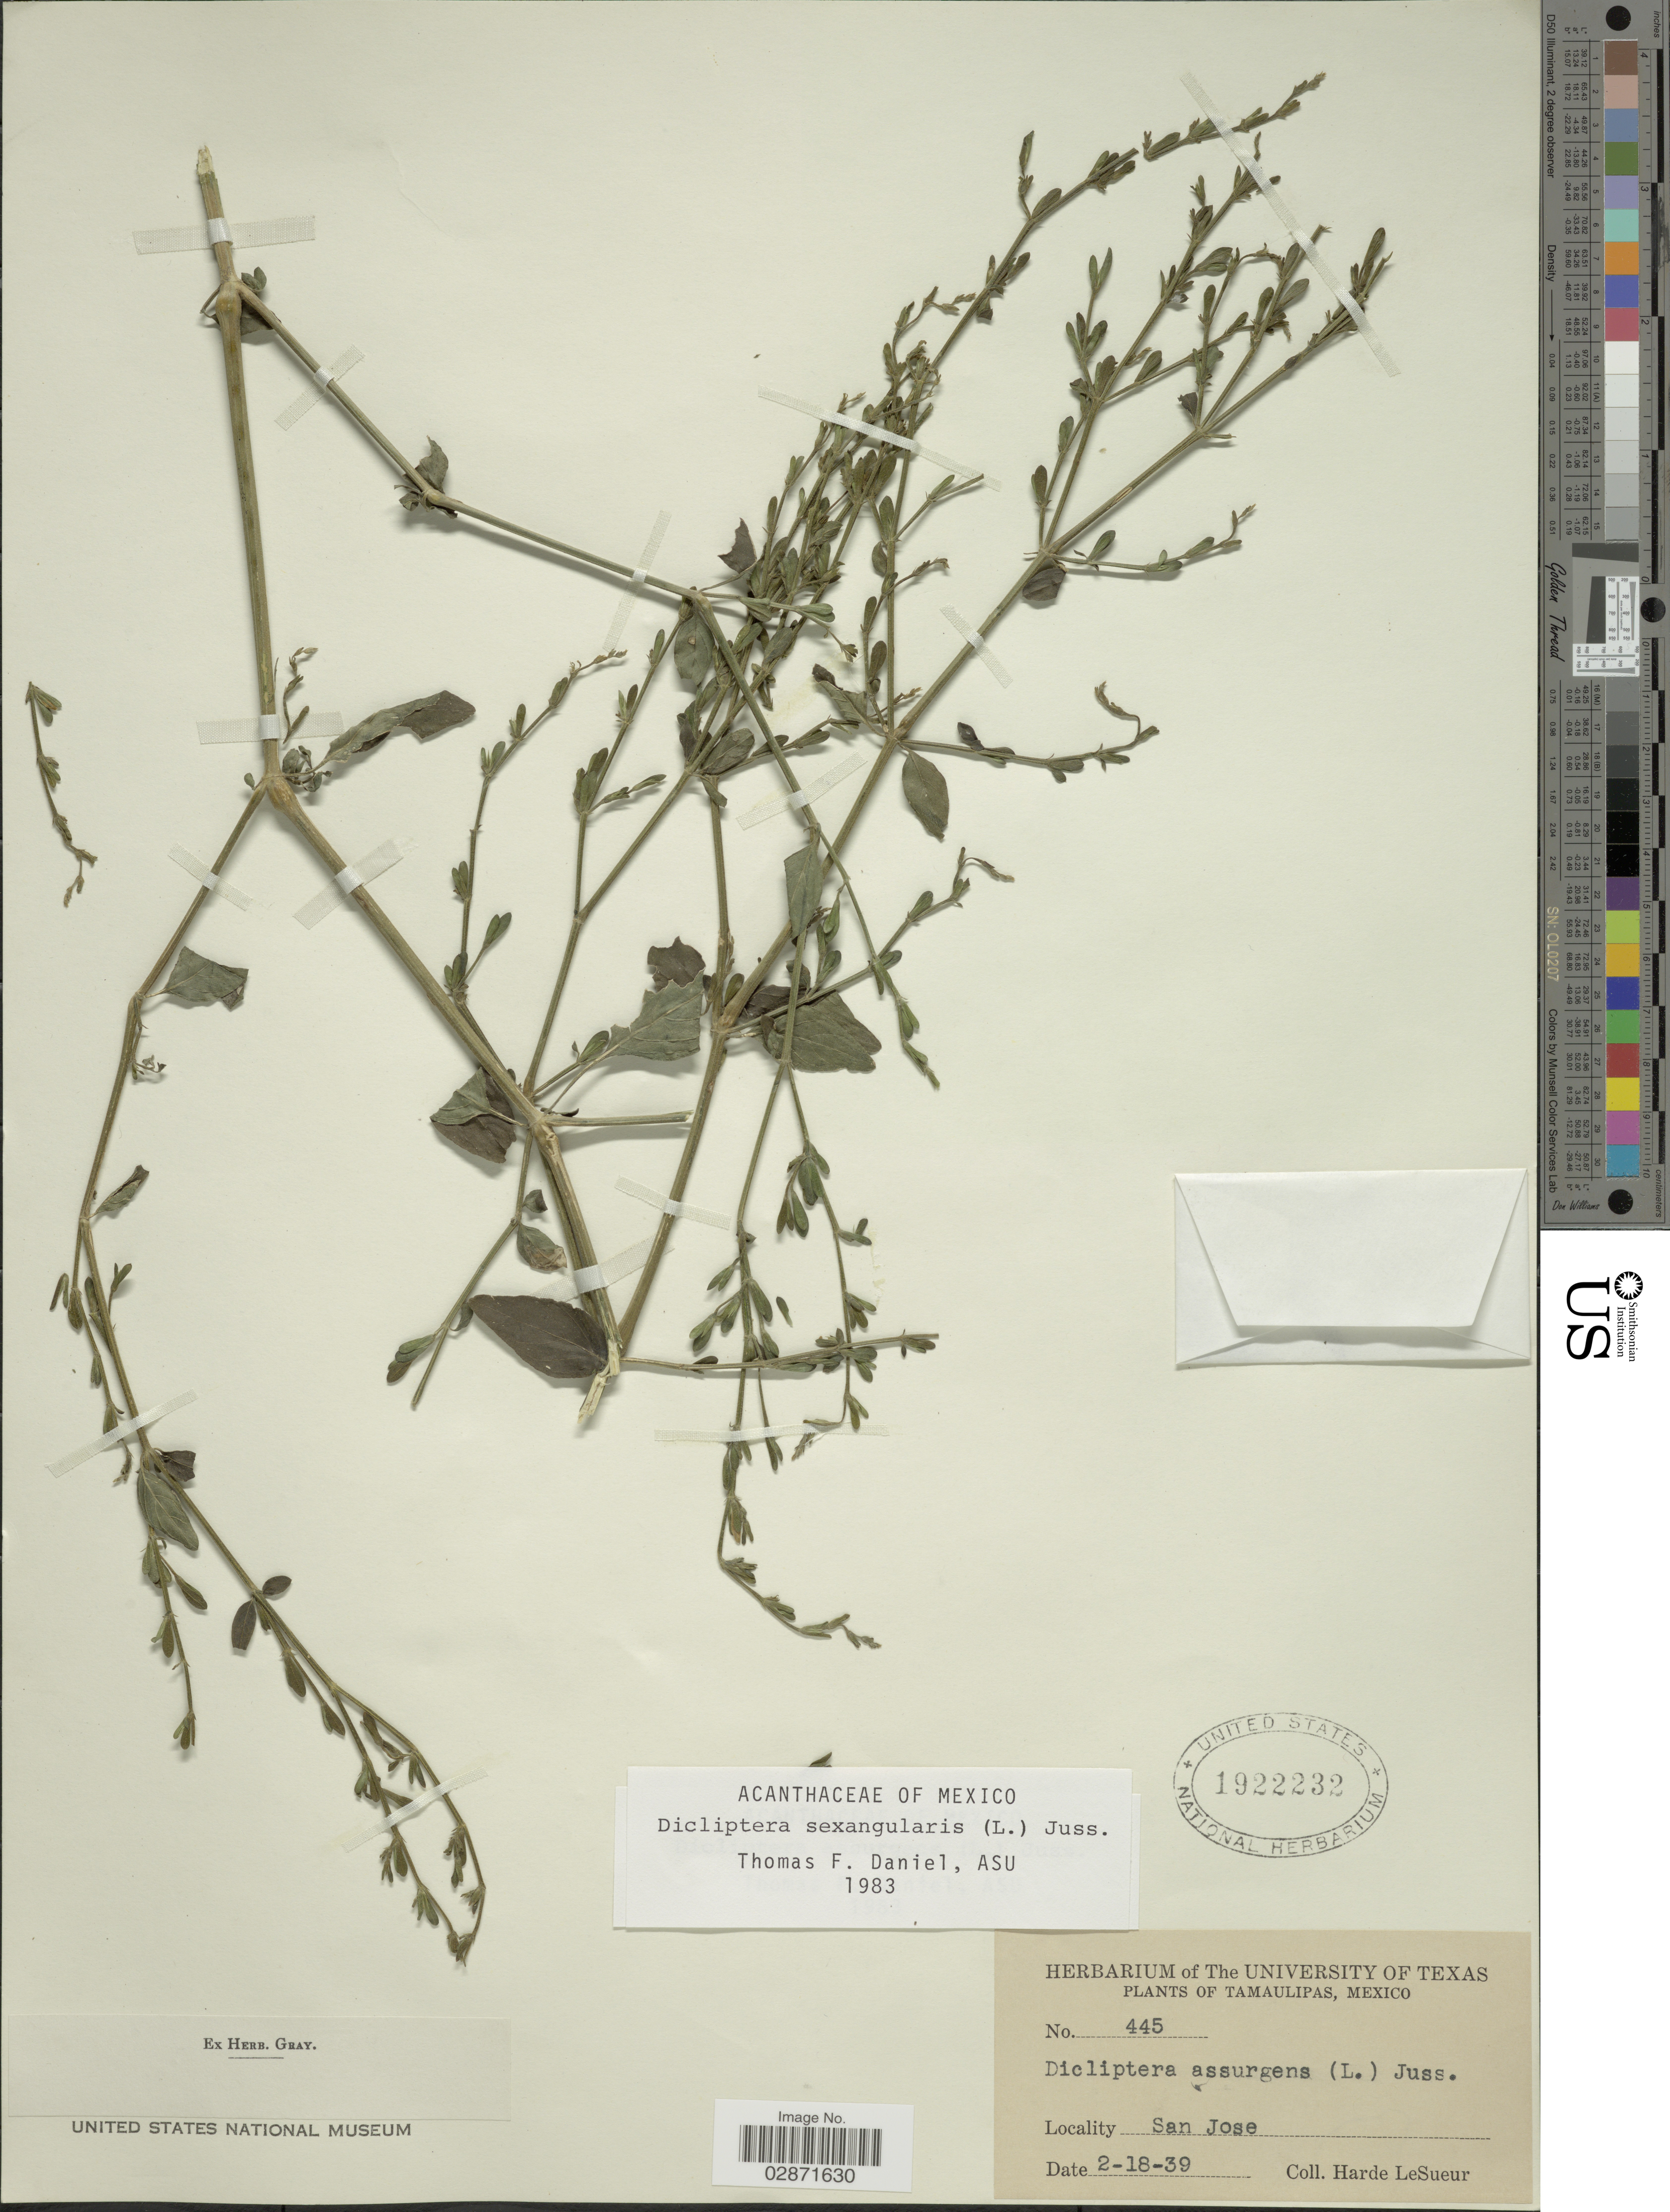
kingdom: Plantae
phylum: Tracheophyta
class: Magnoliopsida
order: Lamiales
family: Acanthaceae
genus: Dicliptera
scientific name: Dicliptera sexangularis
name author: (L.) Juss.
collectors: H. LeSueur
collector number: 445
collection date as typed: Transcribed d/m/y: 18/2/39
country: Mexico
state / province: Tamaulipas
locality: San Jose.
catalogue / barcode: US 1922232